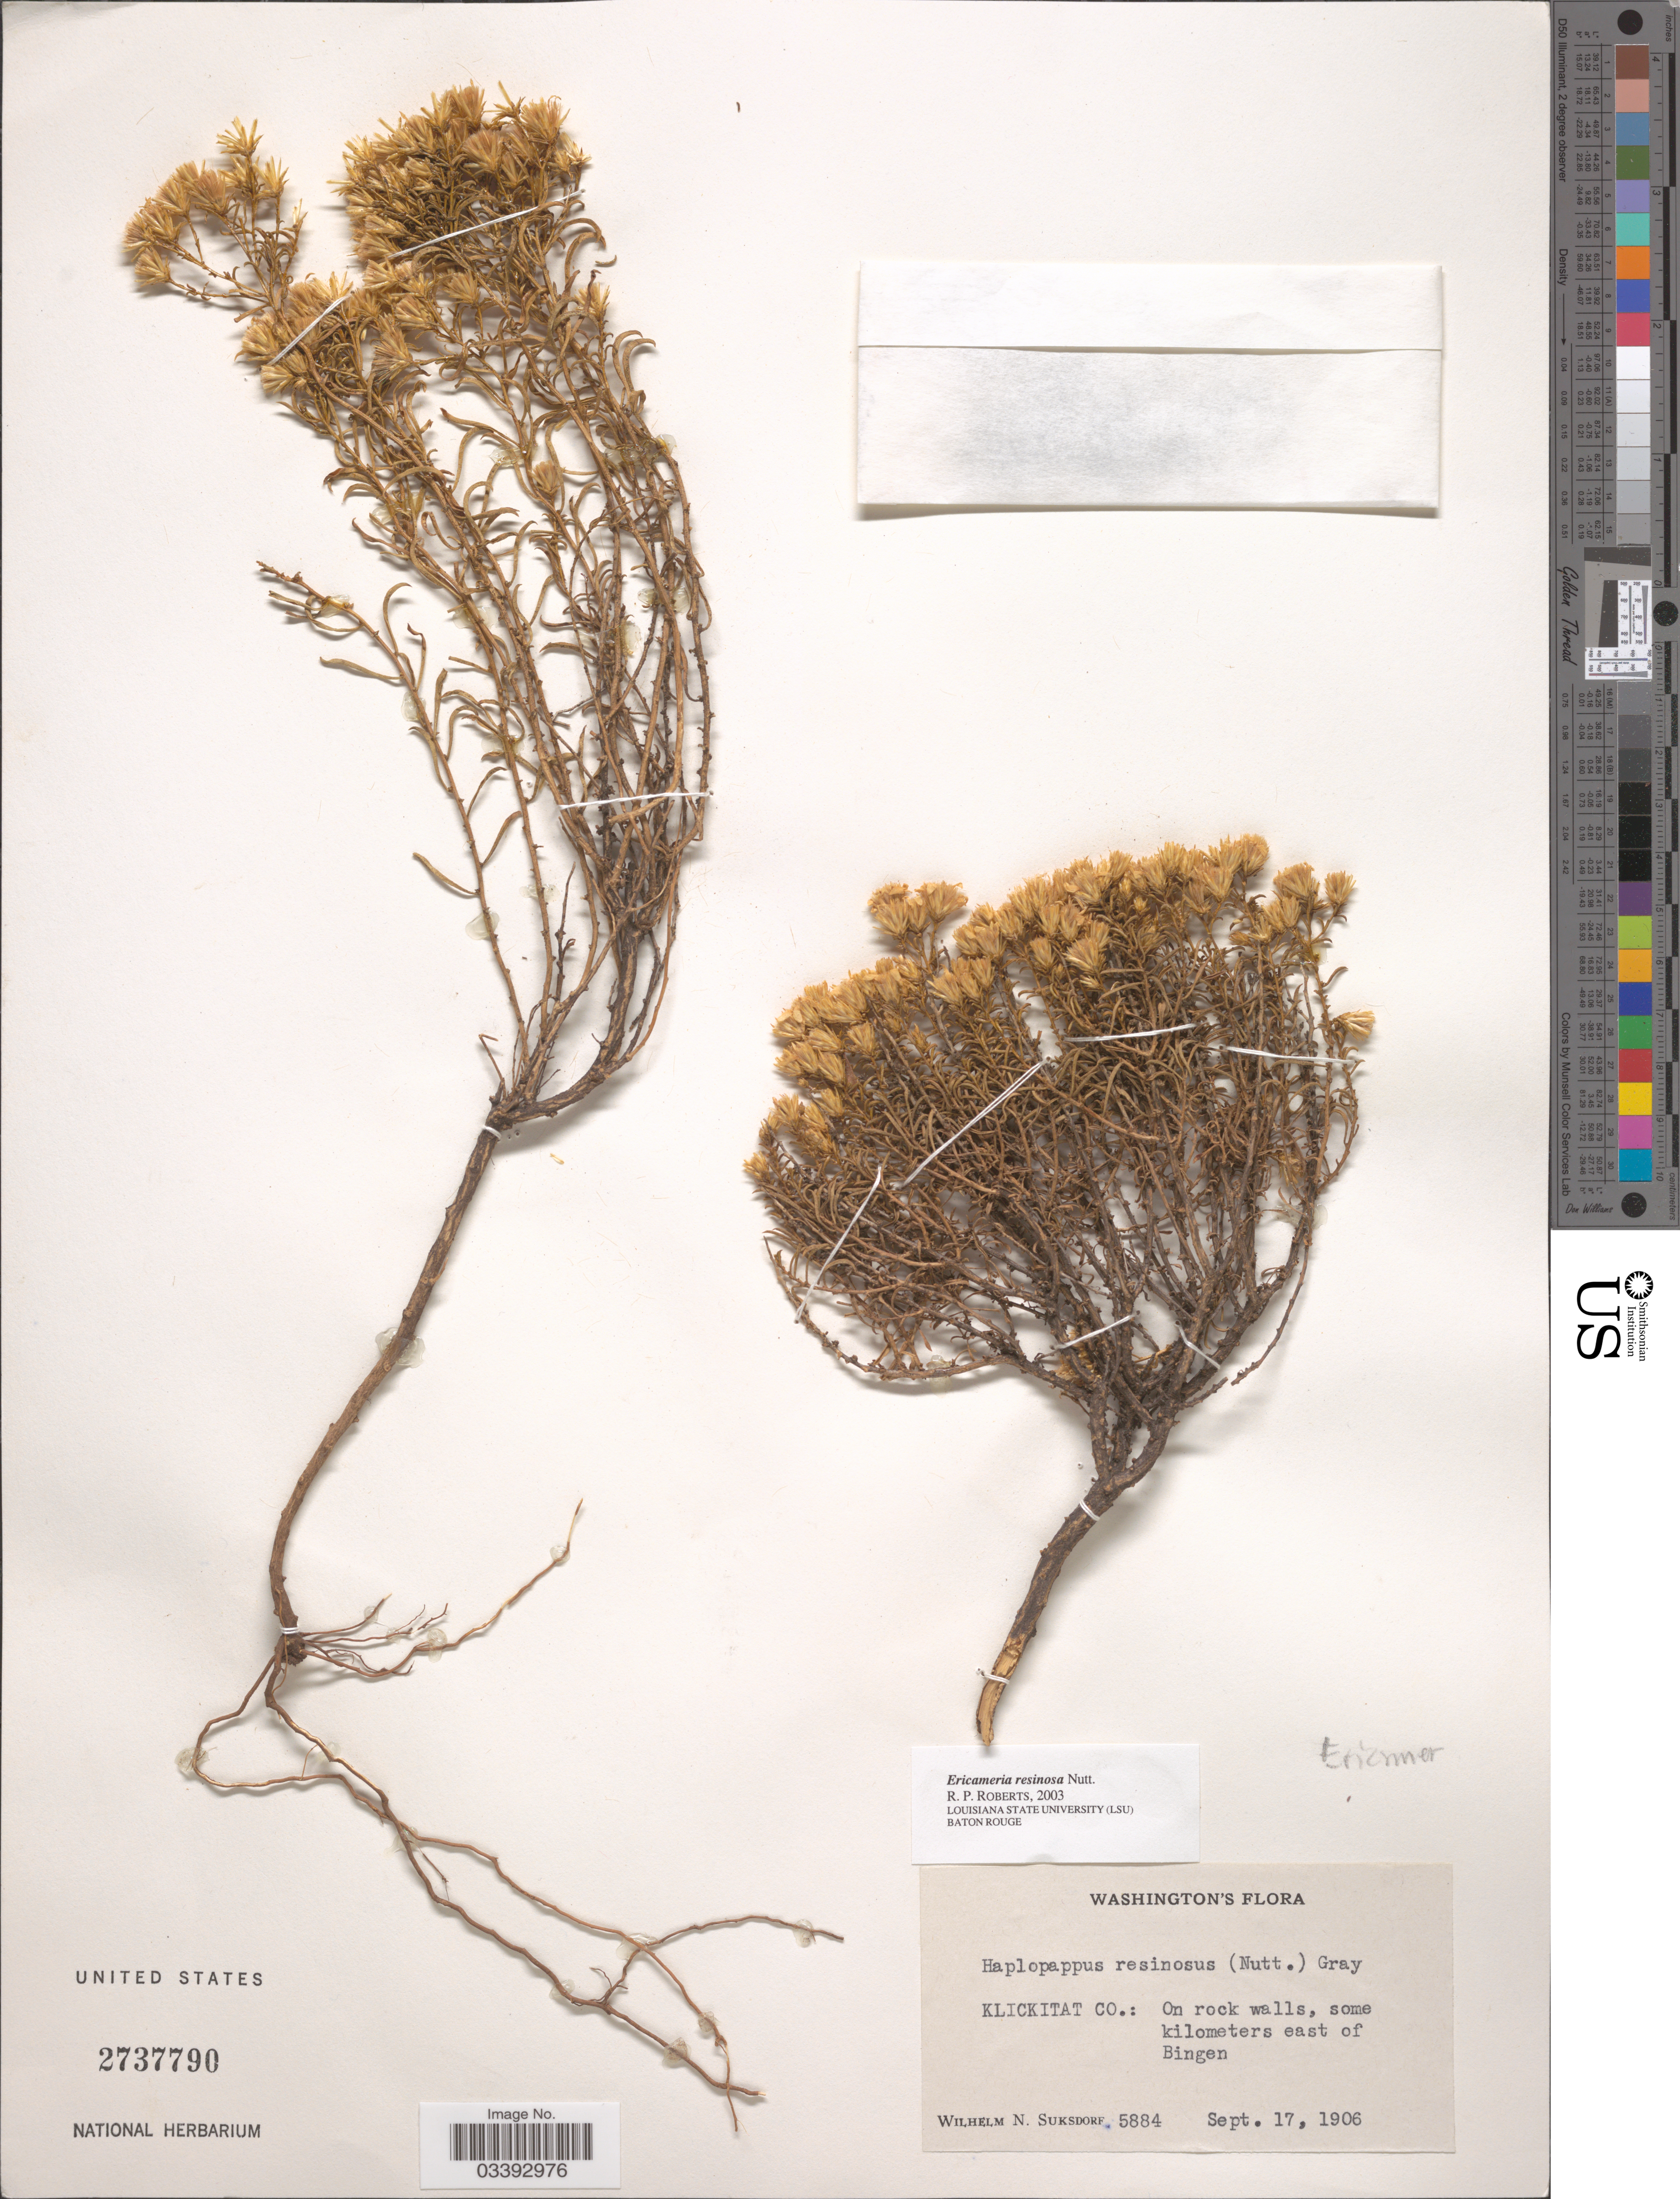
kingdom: Plantae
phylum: Tracheophyta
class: Magnoliopsida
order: Asterales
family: Asteraceae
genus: Ericameria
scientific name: Ericameria resinosa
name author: Nutt.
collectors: W. N. Suksdorf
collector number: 5884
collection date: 1906-09-17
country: United States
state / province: Washington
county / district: Klickitat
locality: Klickitat Co.: On rock walls, some kilometers east of Bingen.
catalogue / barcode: US 2737790